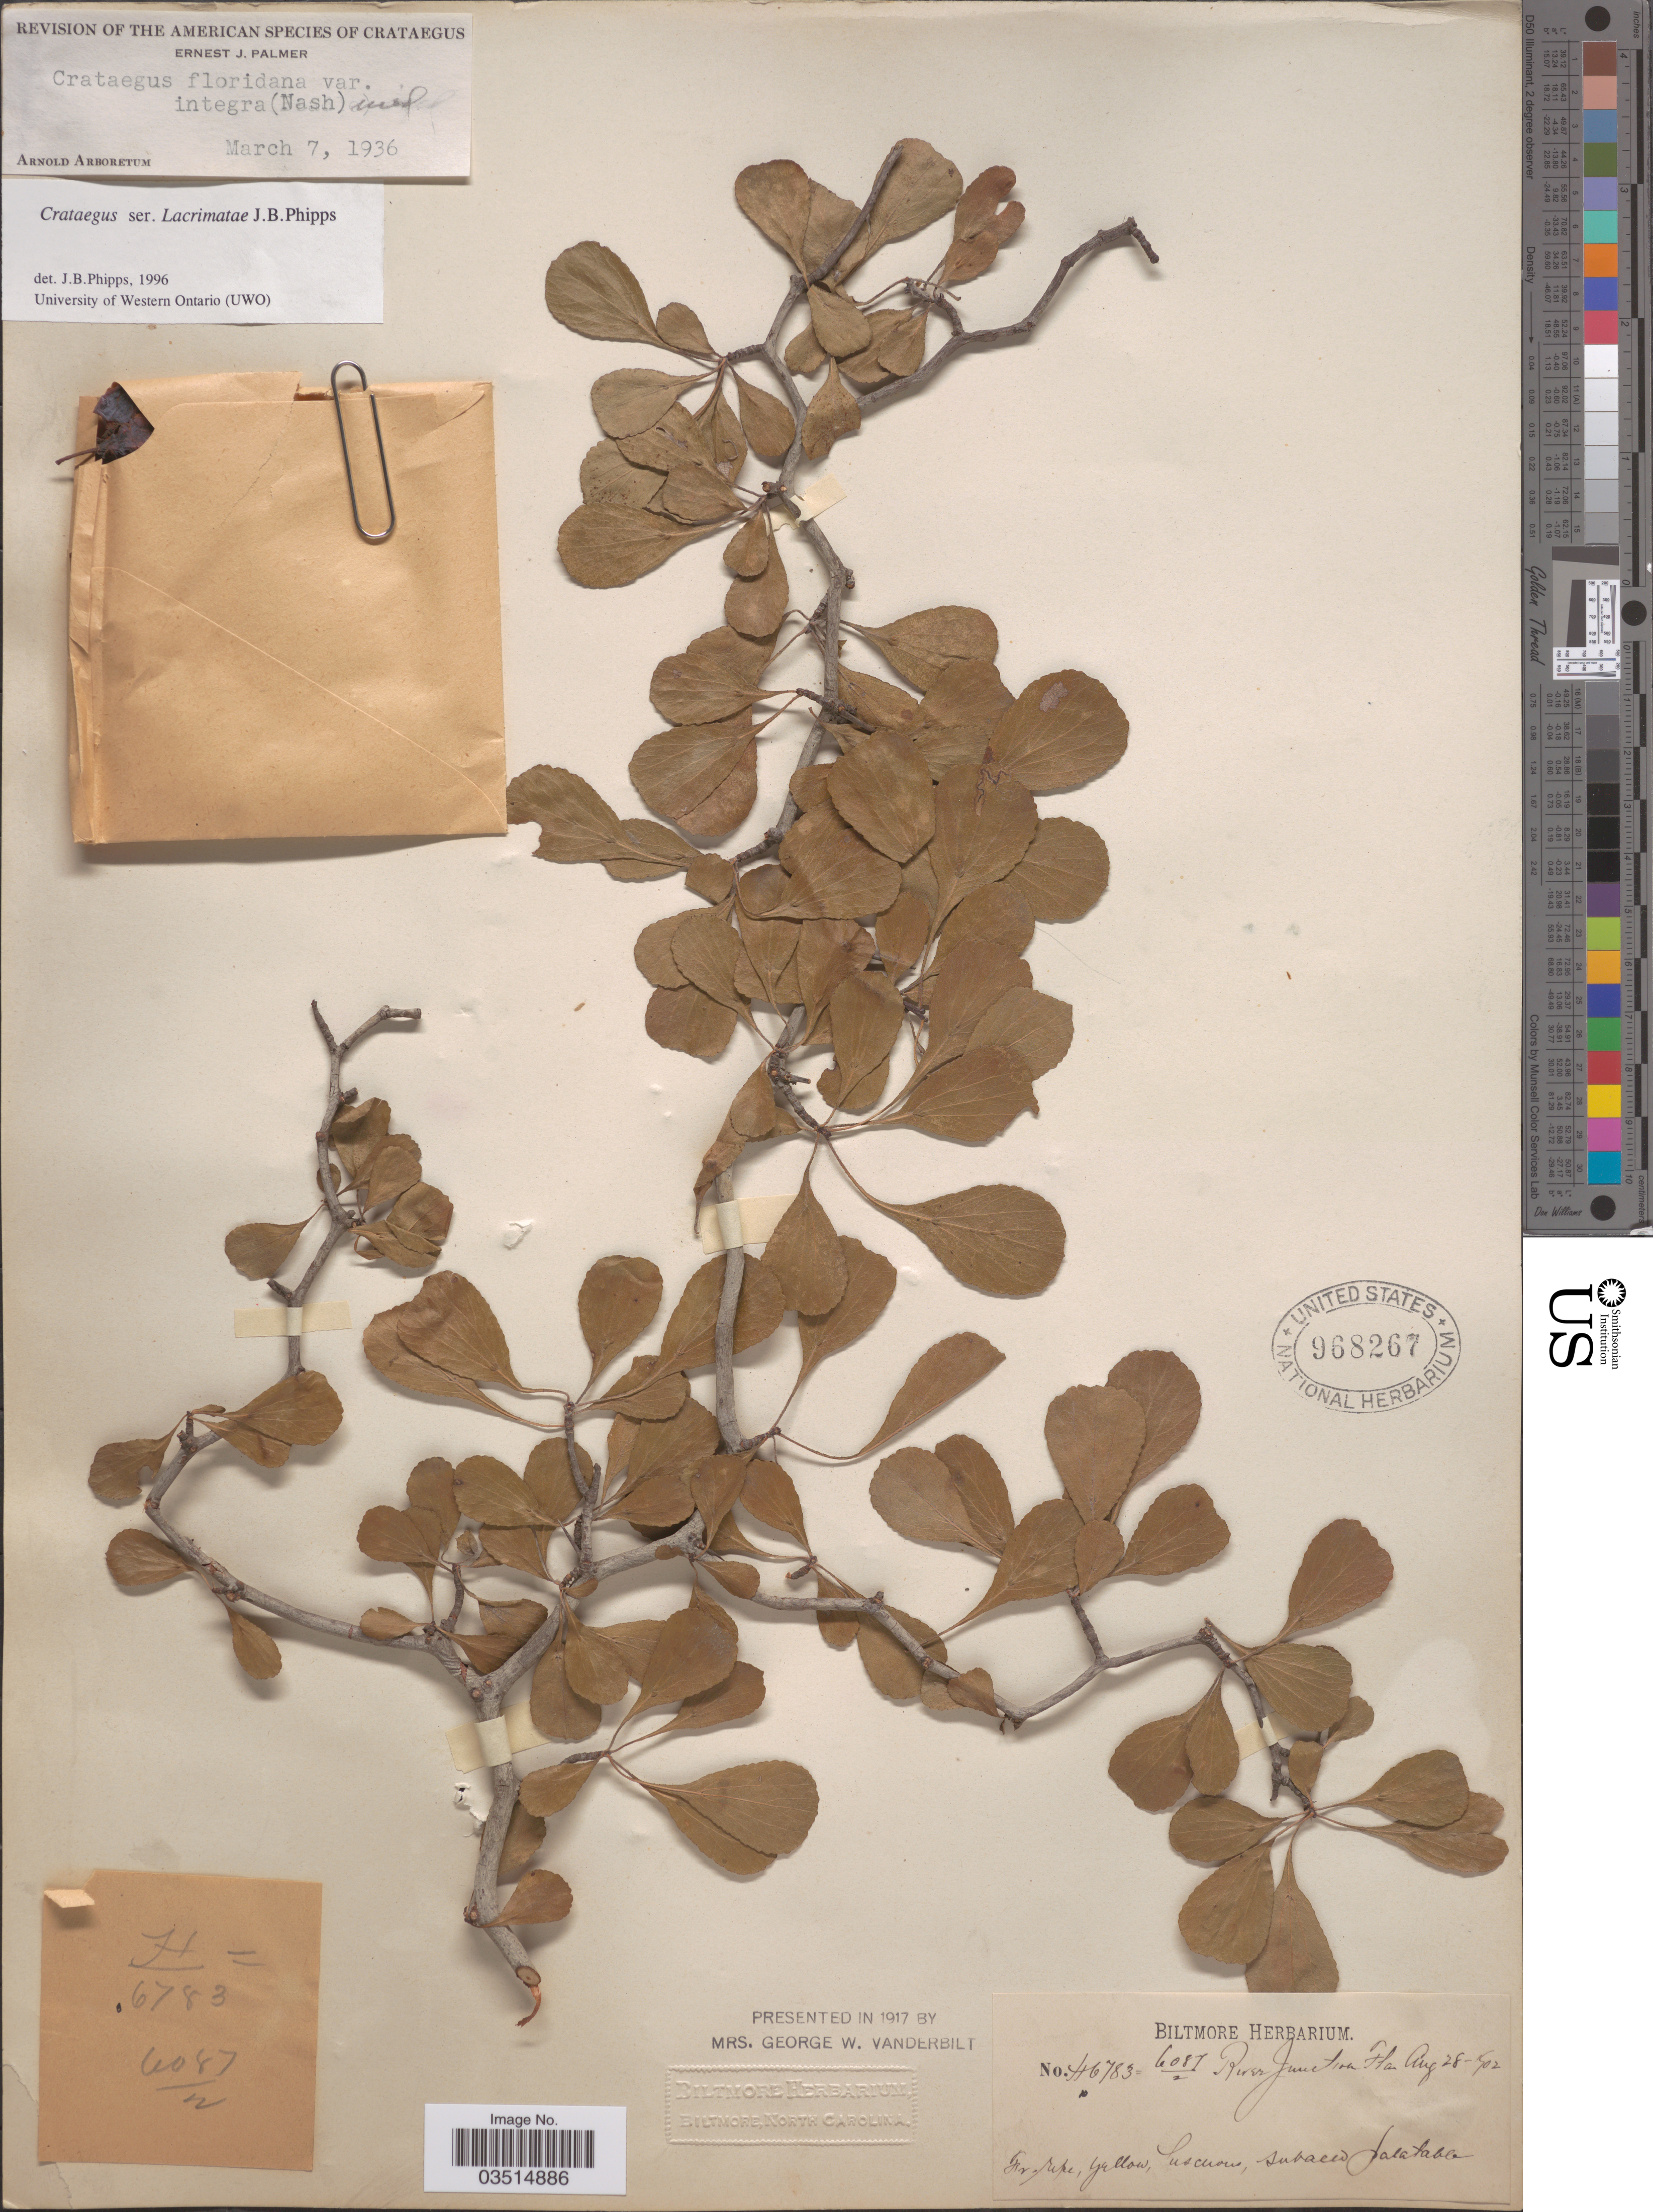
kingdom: Plantae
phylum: Tracheophyta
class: Magnoliopsida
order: Rosales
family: Rosaceae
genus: Crataegus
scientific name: Crataegus floridana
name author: Sarg.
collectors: ex herb. Biltmore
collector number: H6783 = 6087/2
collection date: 1902-08-28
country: United States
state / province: Florida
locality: River Junction.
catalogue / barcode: US 698267